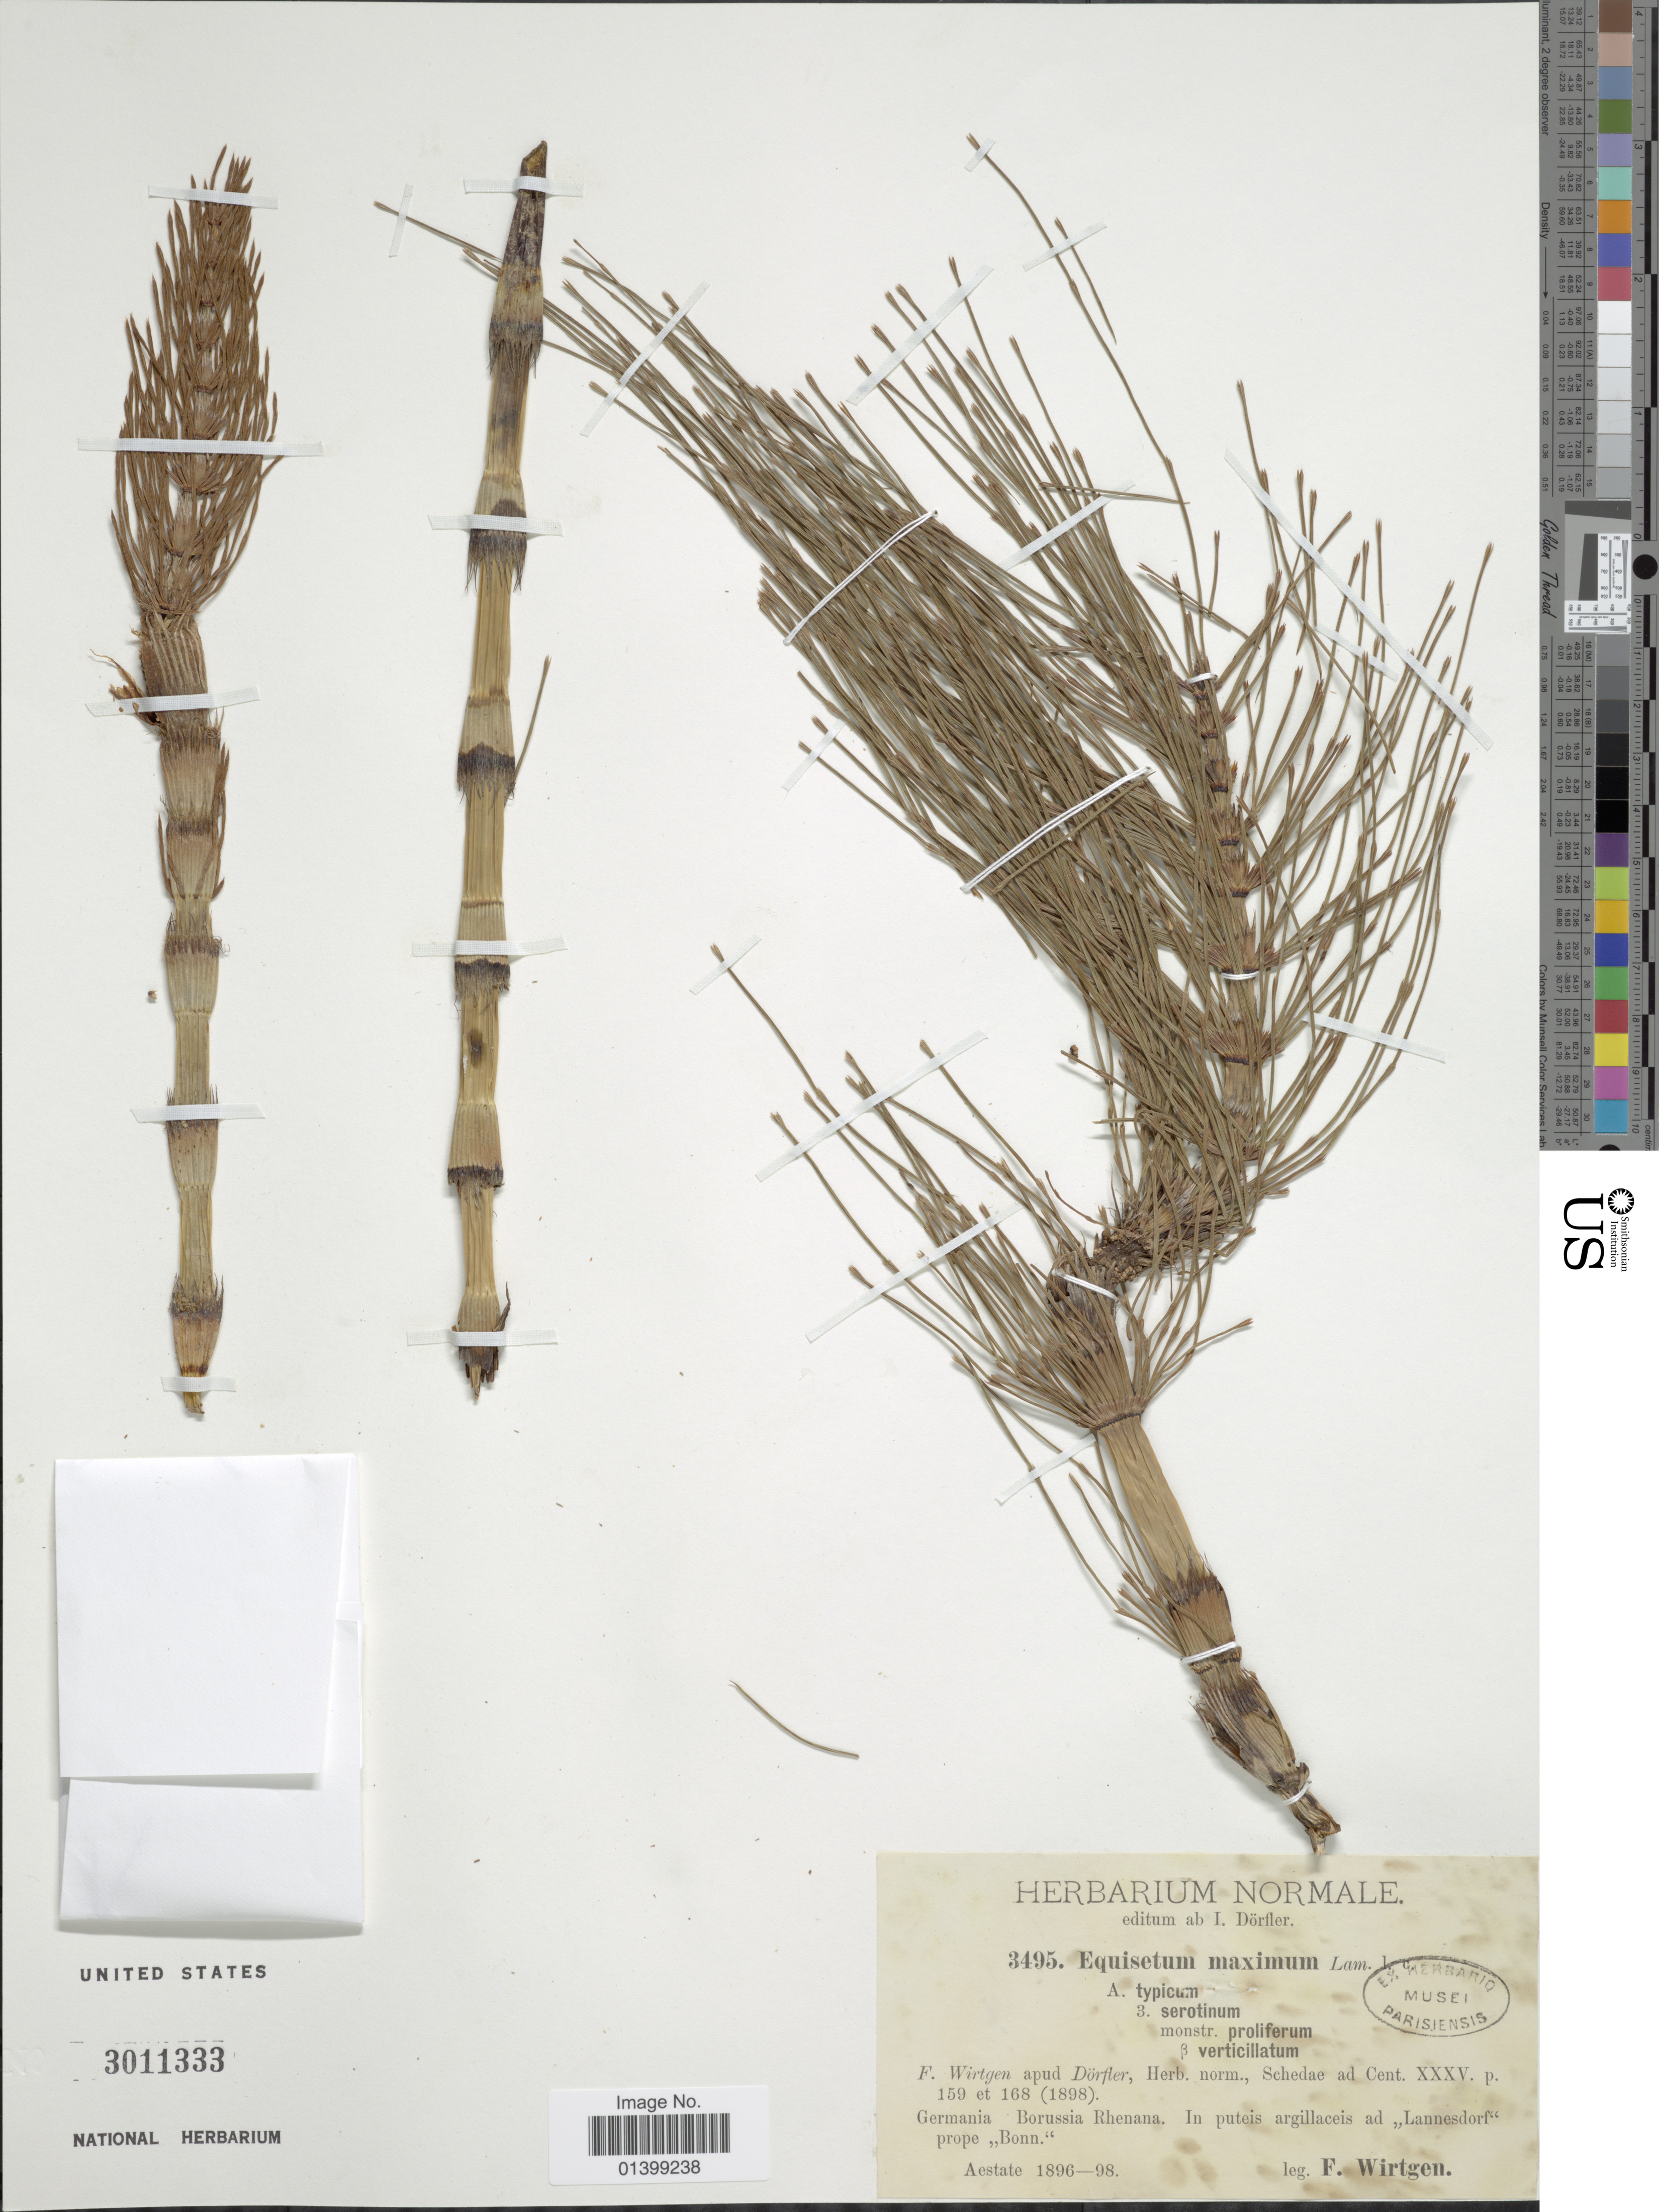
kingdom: Plantae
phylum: Tracheophyta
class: Polypodiopsida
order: Equisetales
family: Equisetaceae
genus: Equisetum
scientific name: Equisetum telmateia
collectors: F. Wirtgen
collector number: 3495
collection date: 1896/1898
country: Germany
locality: Borussia Rhenana, In puteis argillaceis ad ,,Lannesdorf' prope ,,Bonn'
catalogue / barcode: US 3011333